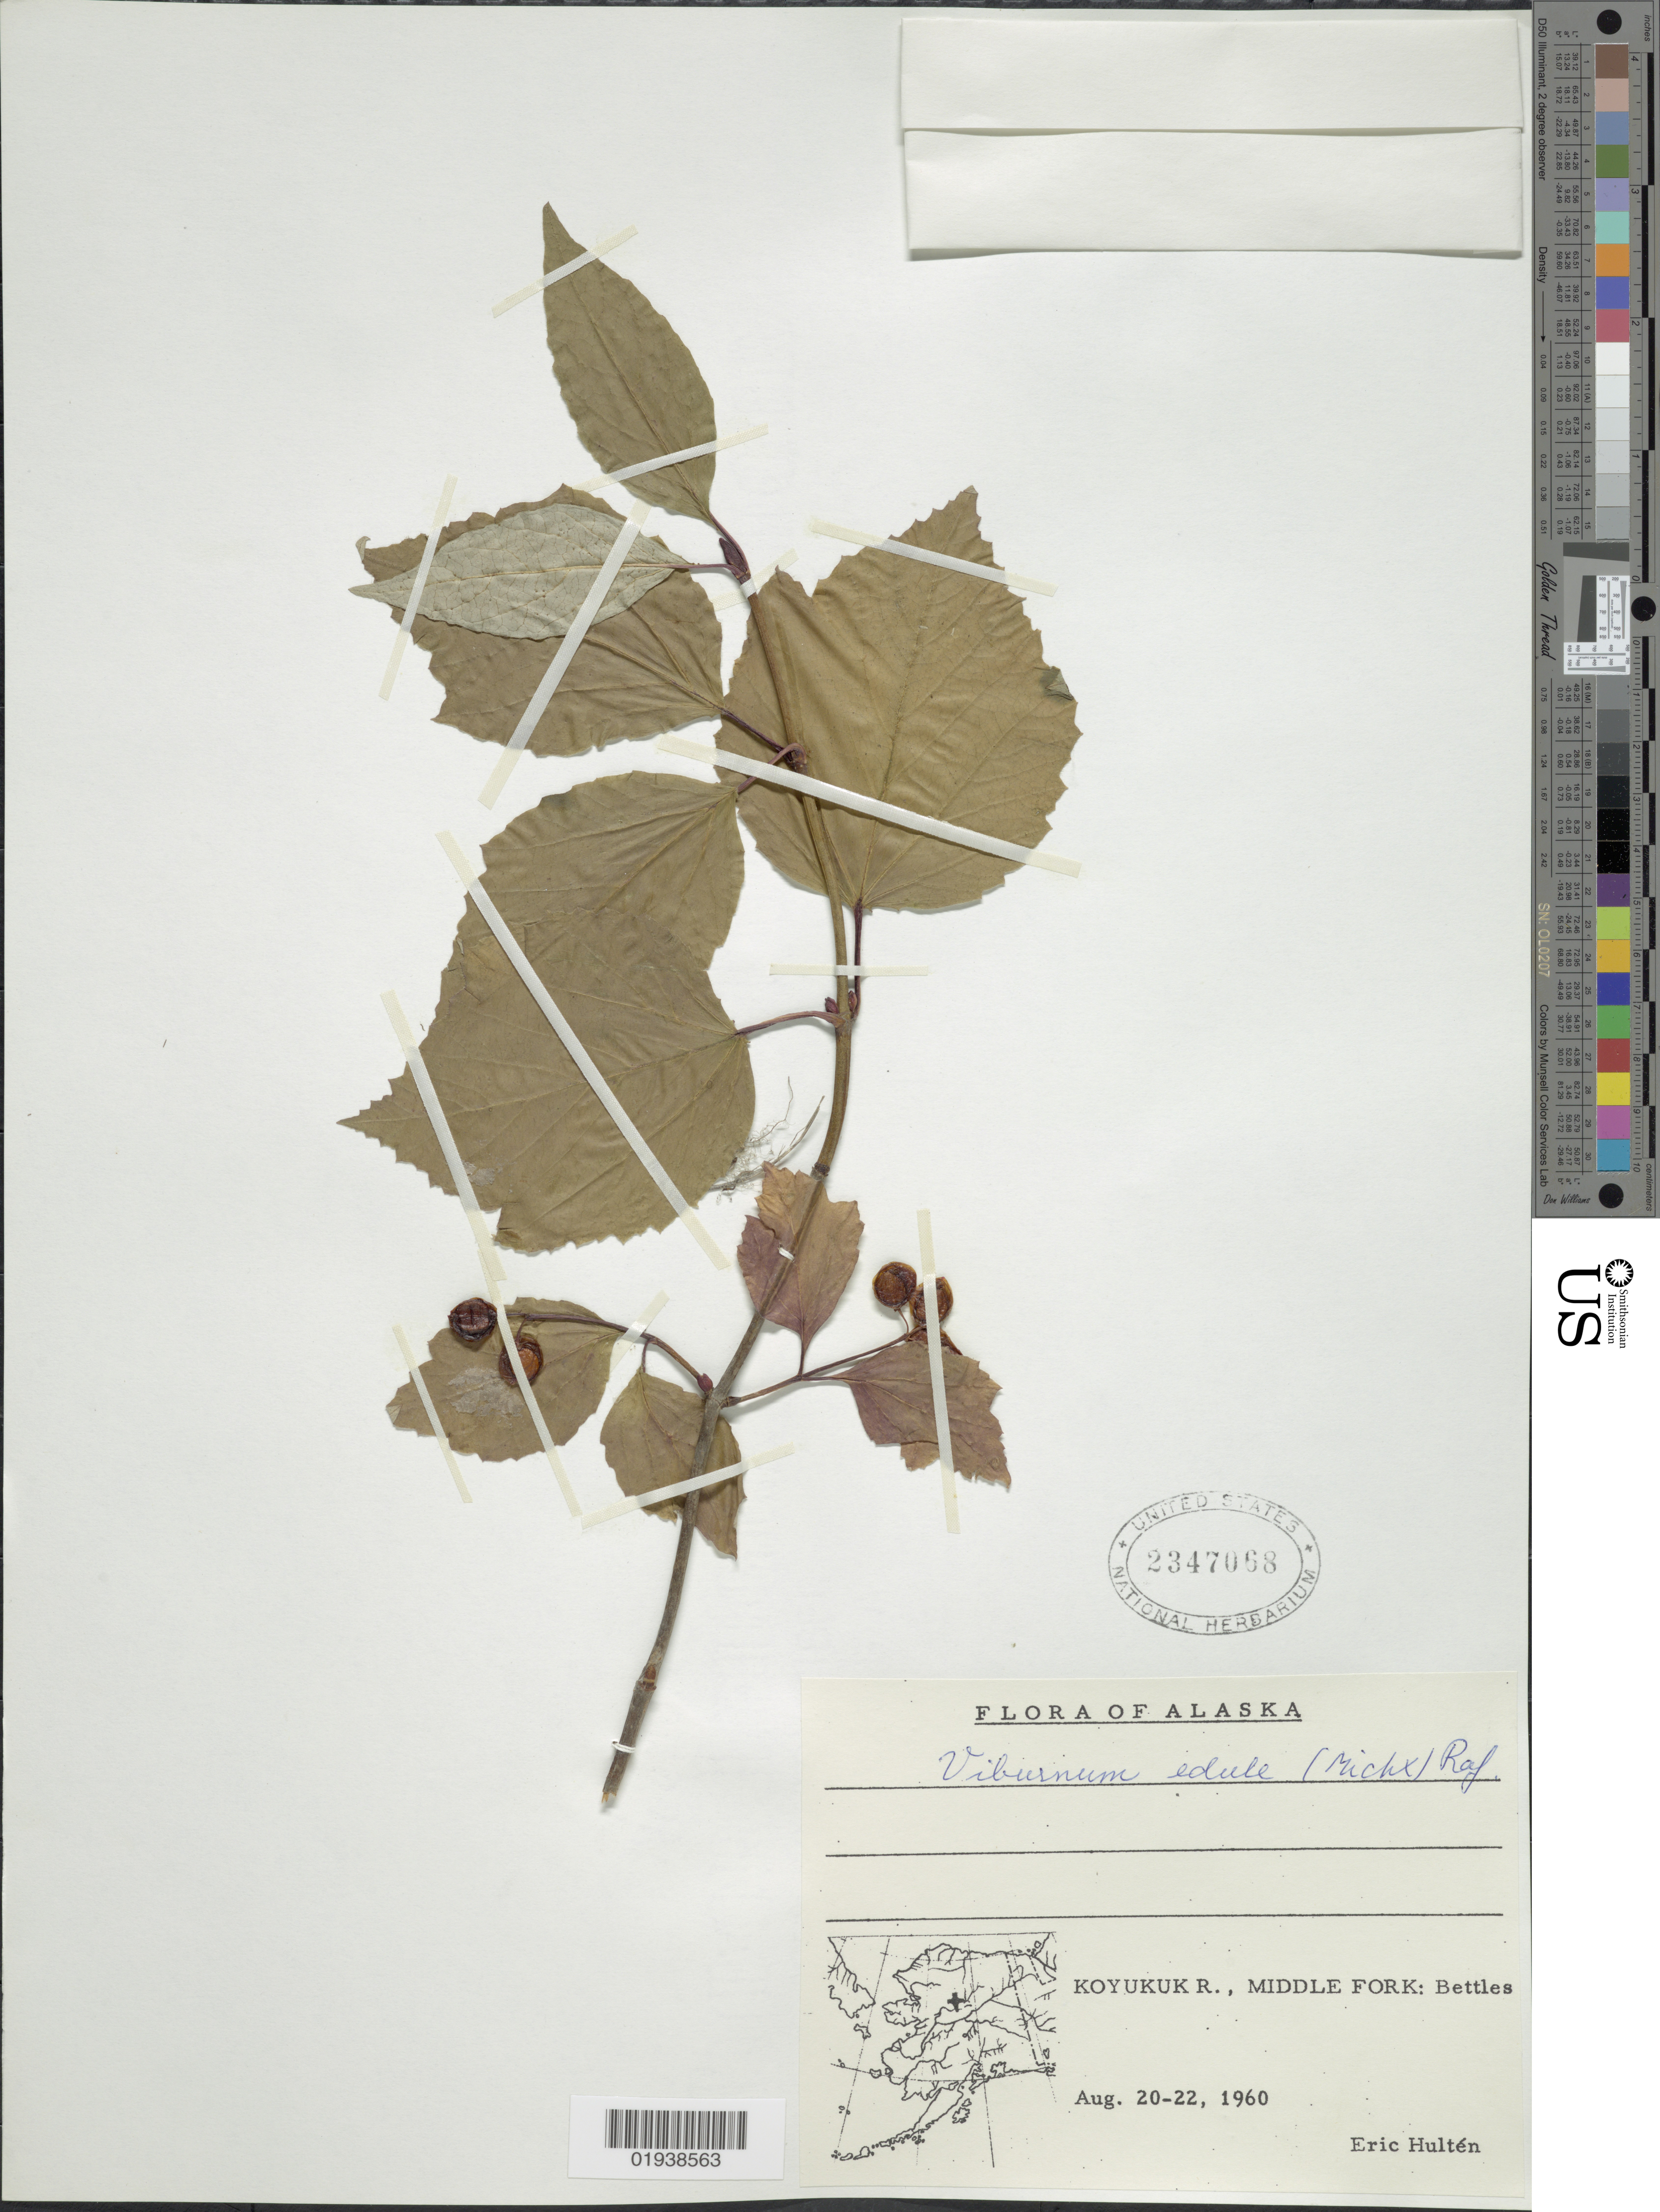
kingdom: Plantae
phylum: Tracheophyta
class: Magnoliopsida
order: Dipsacales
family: Viburnaceae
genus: Viburnum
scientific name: Viburnum edule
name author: (Michx.) Raf.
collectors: E. G. Hultén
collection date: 1960-08-20/1960-08-22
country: United States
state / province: Alaska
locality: Koyukuk R., Middle Fork: Bettles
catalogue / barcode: US 2347068